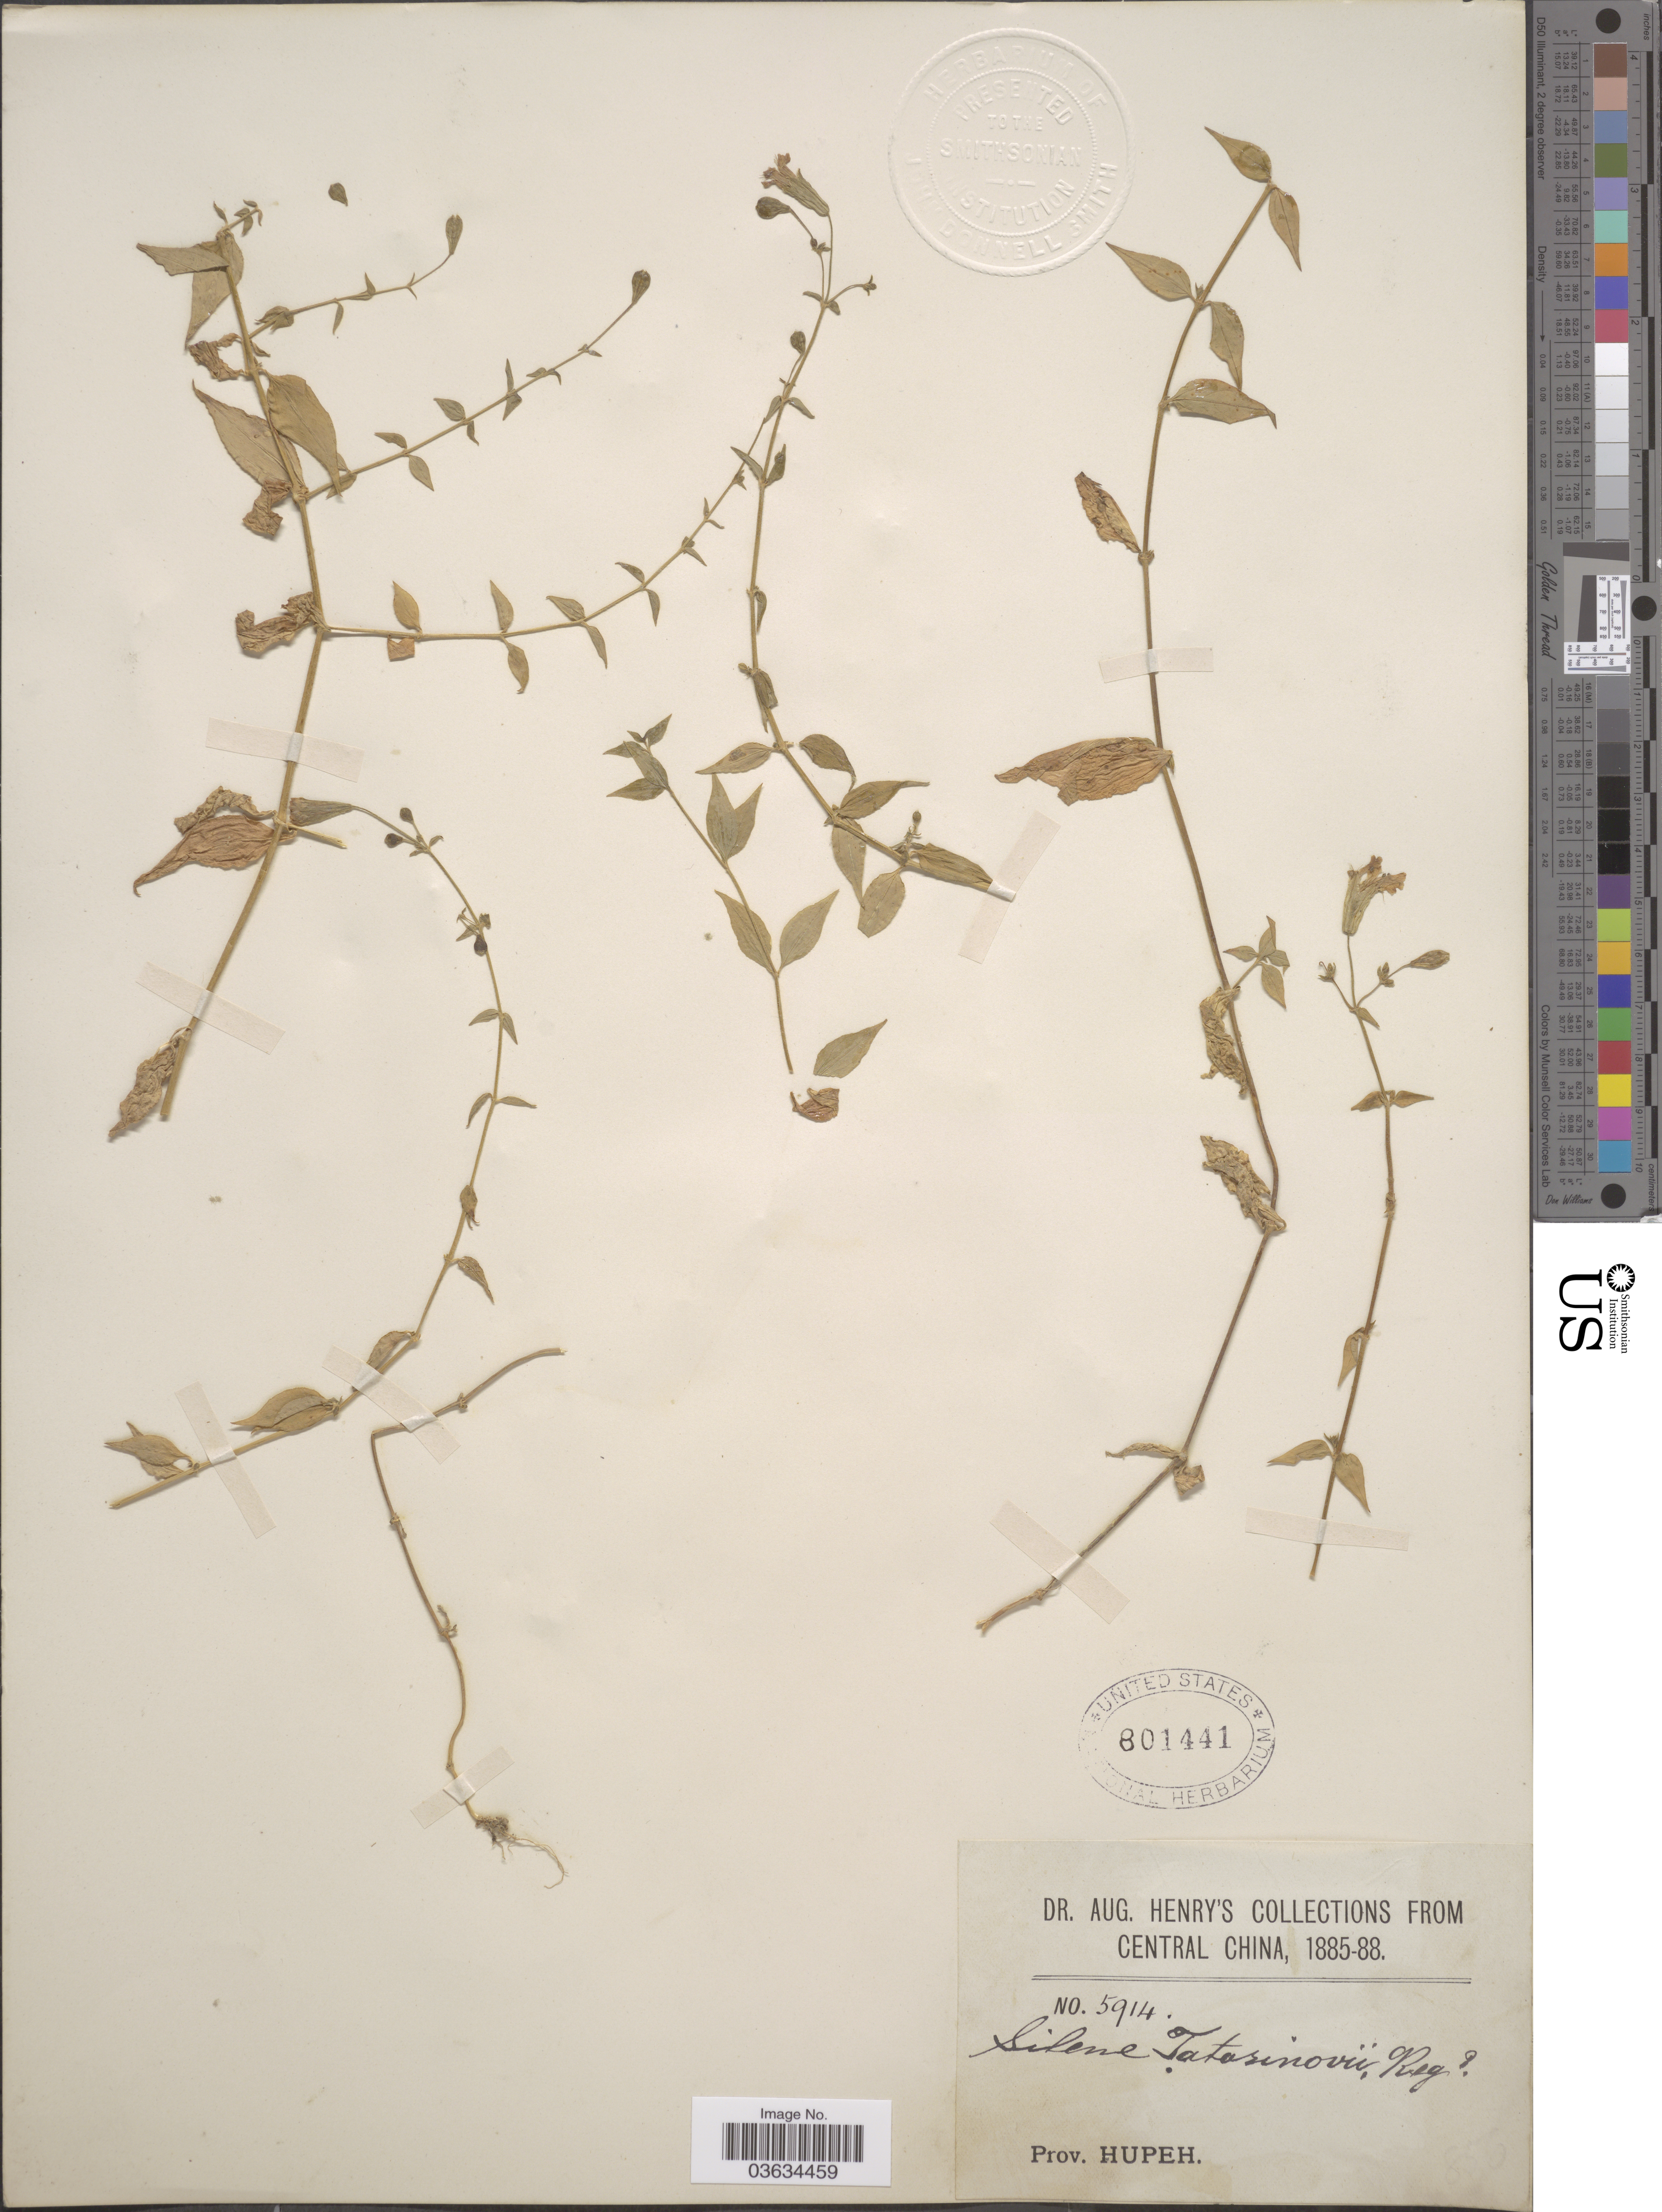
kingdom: Plantae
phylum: Tracheophyta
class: Magnoliopsida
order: Caryophyllales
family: Caryophyllaceae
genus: Silene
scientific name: Silene tatarinowii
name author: Regel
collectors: A. Henry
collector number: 5914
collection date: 1885/1888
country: China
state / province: Hubei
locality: Central China. Prov. Hupeh.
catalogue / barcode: US 801441